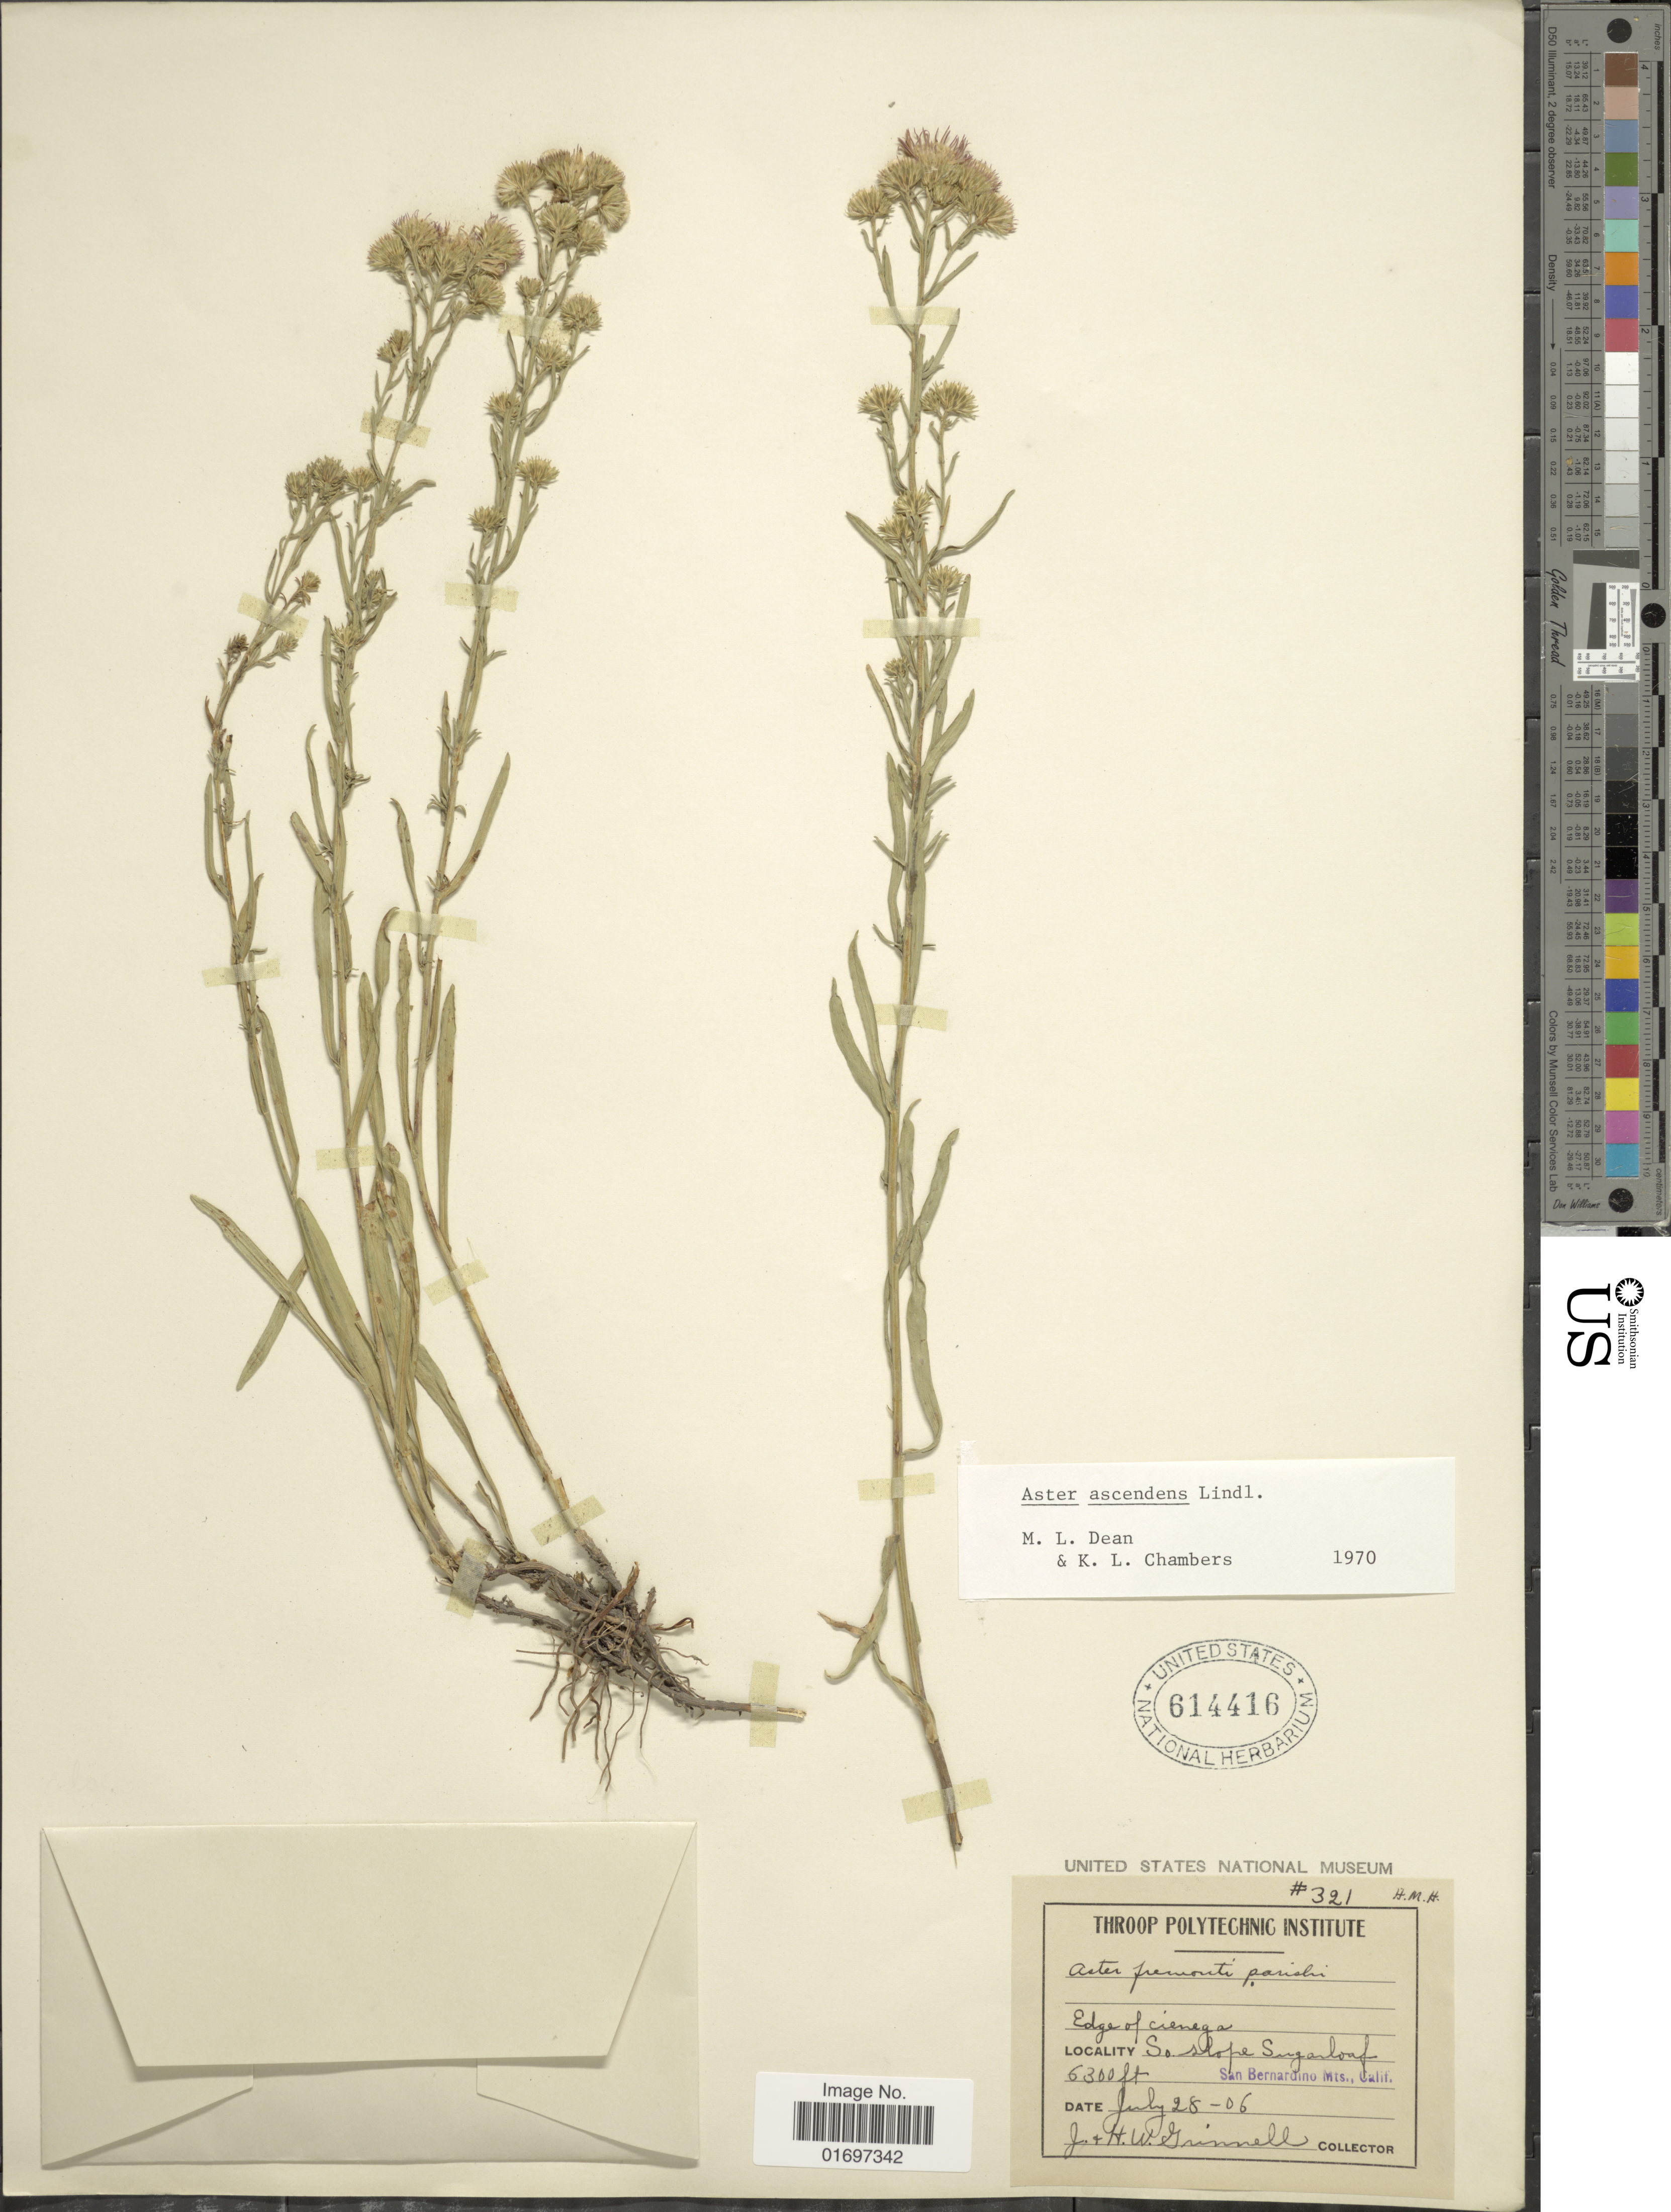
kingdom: Plantae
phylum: Tracheophyta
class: Magnoliopsida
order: Asterales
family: Asteraceae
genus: Symphyotrichum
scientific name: Symphyotrichum ascendens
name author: (Lindl.) G.L. Nesom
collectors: J. Grinnell & H. Grinnell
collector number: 321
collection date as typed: Transcribed d/m/y: 28/7/6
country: United States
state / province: California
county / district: San Bernardino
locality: So. slope Sugarloaf, San Bernardino Mts., Calif.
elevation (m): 1920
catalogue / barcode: US 614416